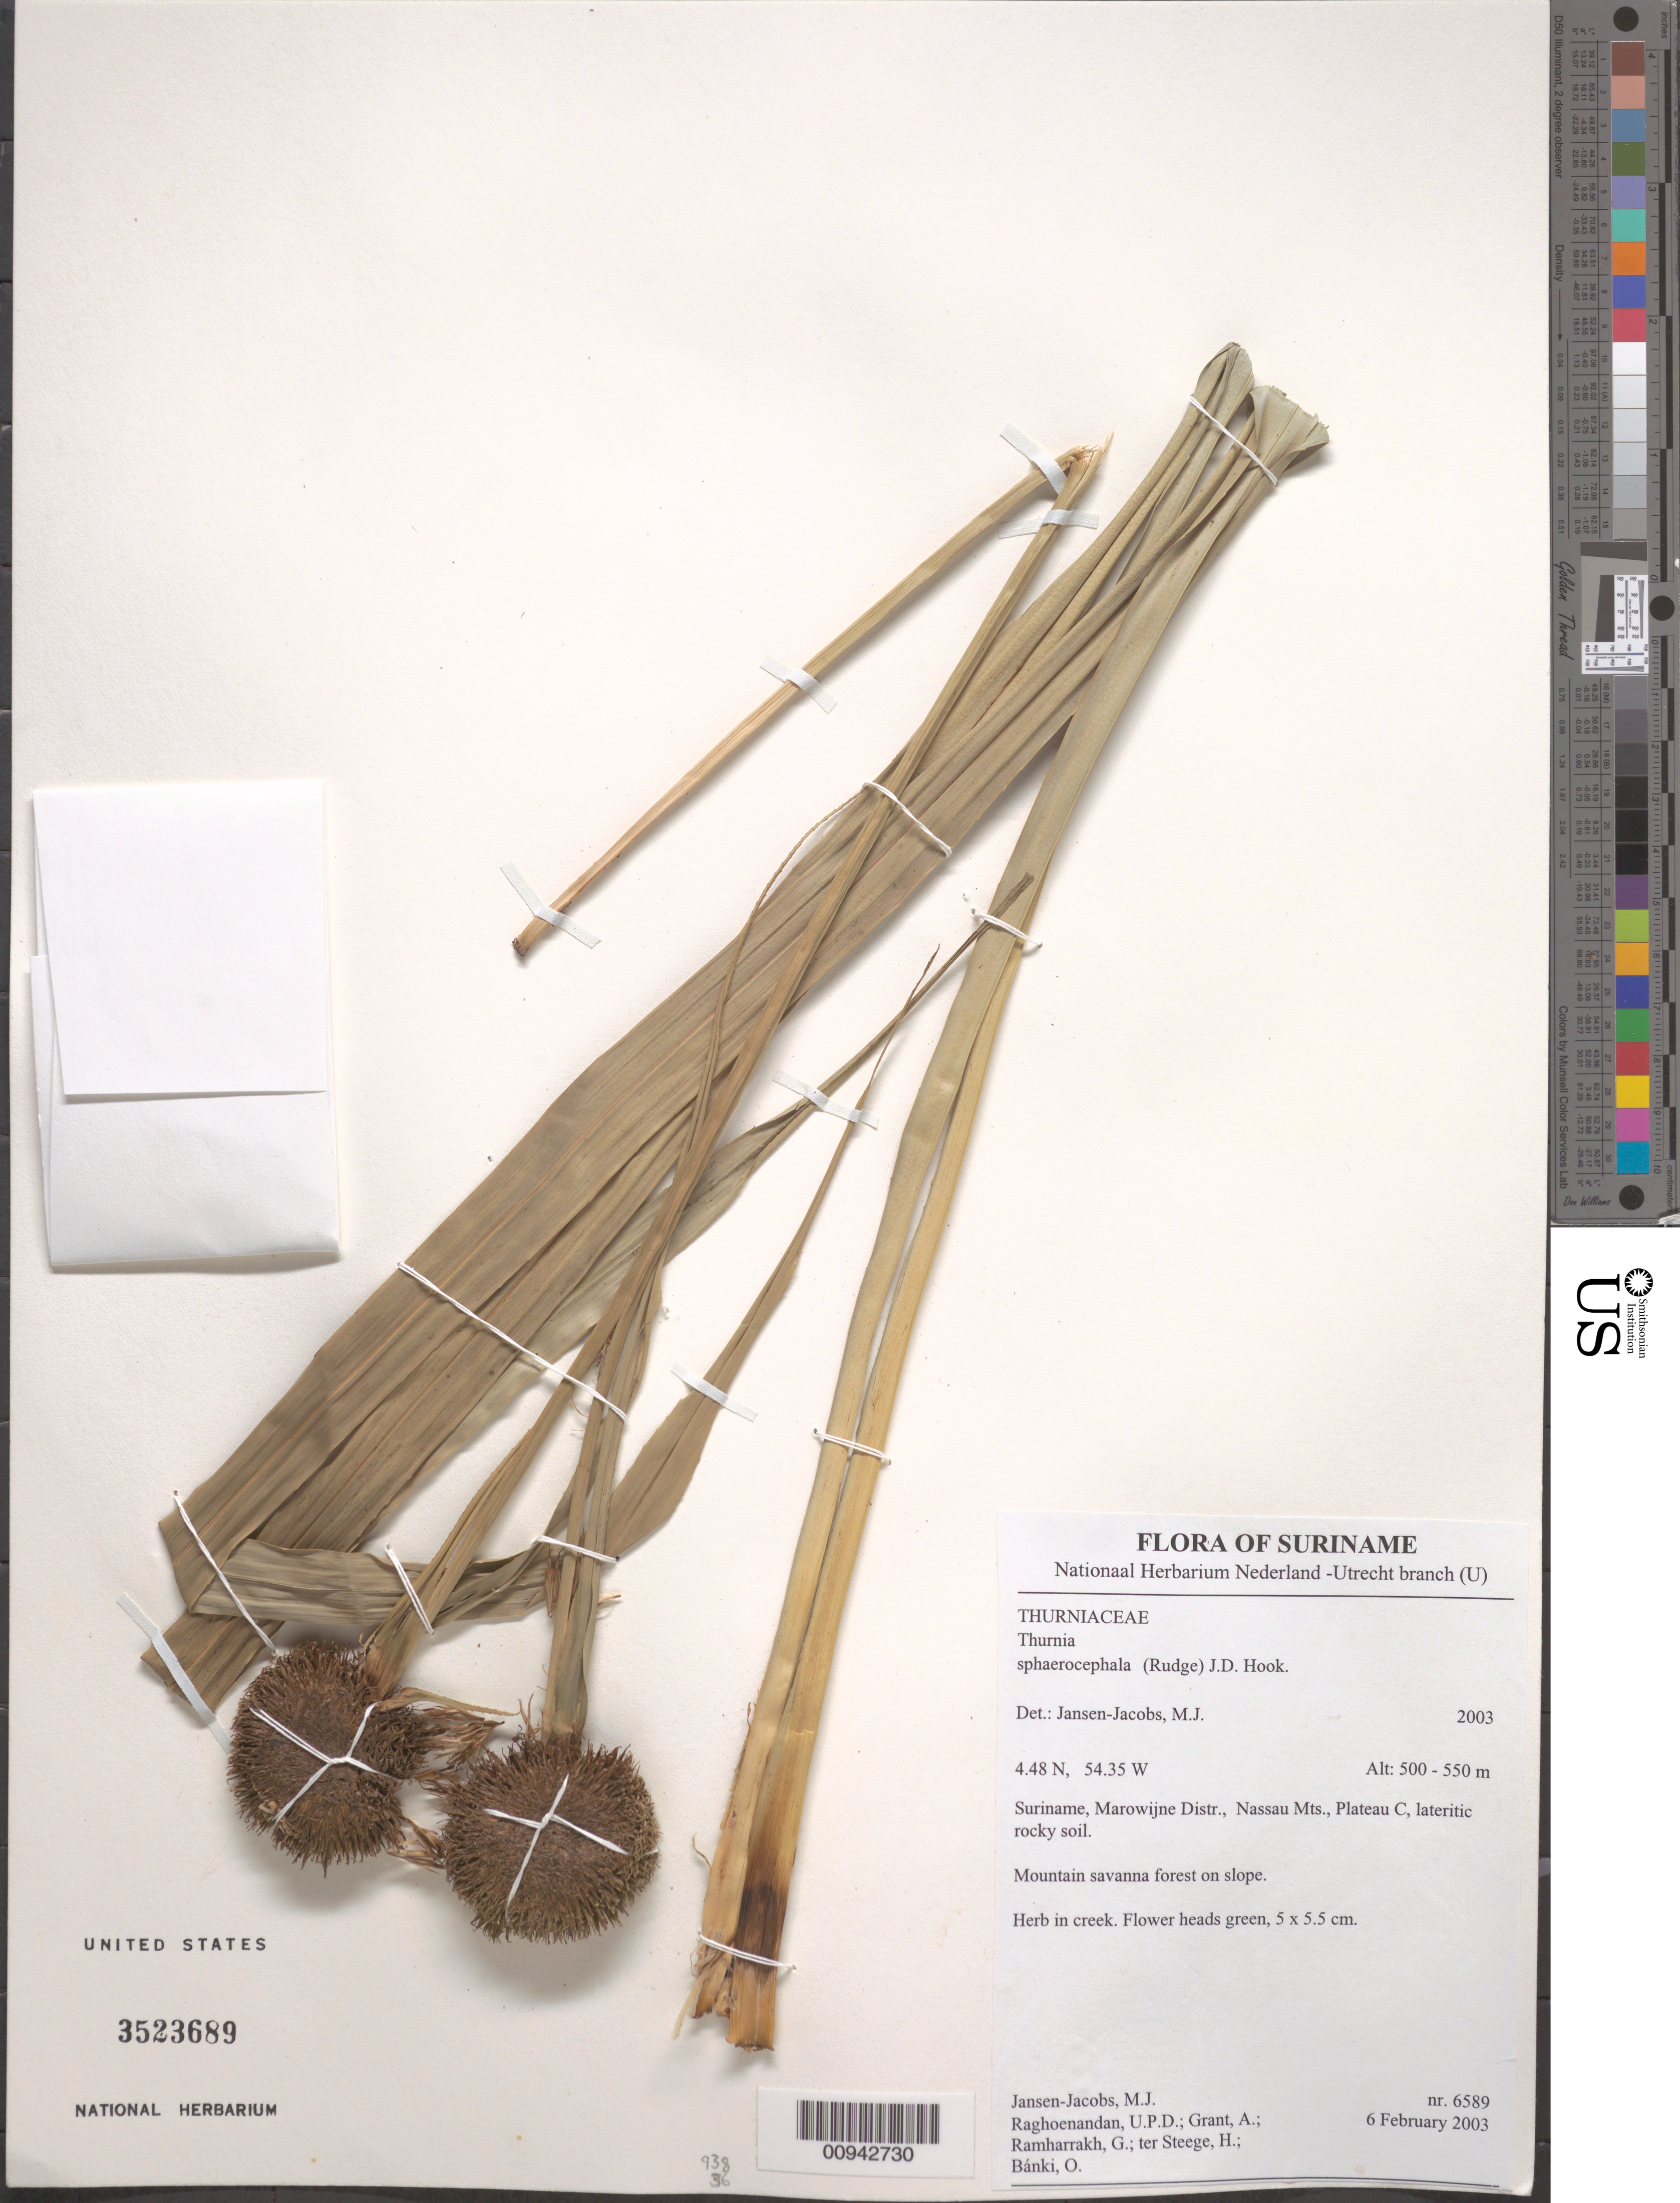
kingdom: Plantae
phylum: Tracheophyta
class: Liliopsida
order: Poales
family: Thurniaceae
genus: Thurnia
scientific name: Thurnia sphaerocephala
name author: (Rudge) Hook. f.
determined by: Jansen-Jacobs, M. J., (U), Nationaal Herbarium Nederland, Utrecht University branch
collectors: M. J. Jansen-Jacobs, U. Raghoenandan, A. Grant, G. Ramharrakh, H. ter Steege & O. Bánki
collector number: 6589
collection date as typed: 6-Feb-03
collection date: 2003-02-06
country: Suriname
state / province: Marowijne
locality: Nassau Mts., Plateau C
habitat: Lateritic rocky soil. Mountain savanna forest on slope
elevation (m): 500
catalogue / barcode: US 3523689